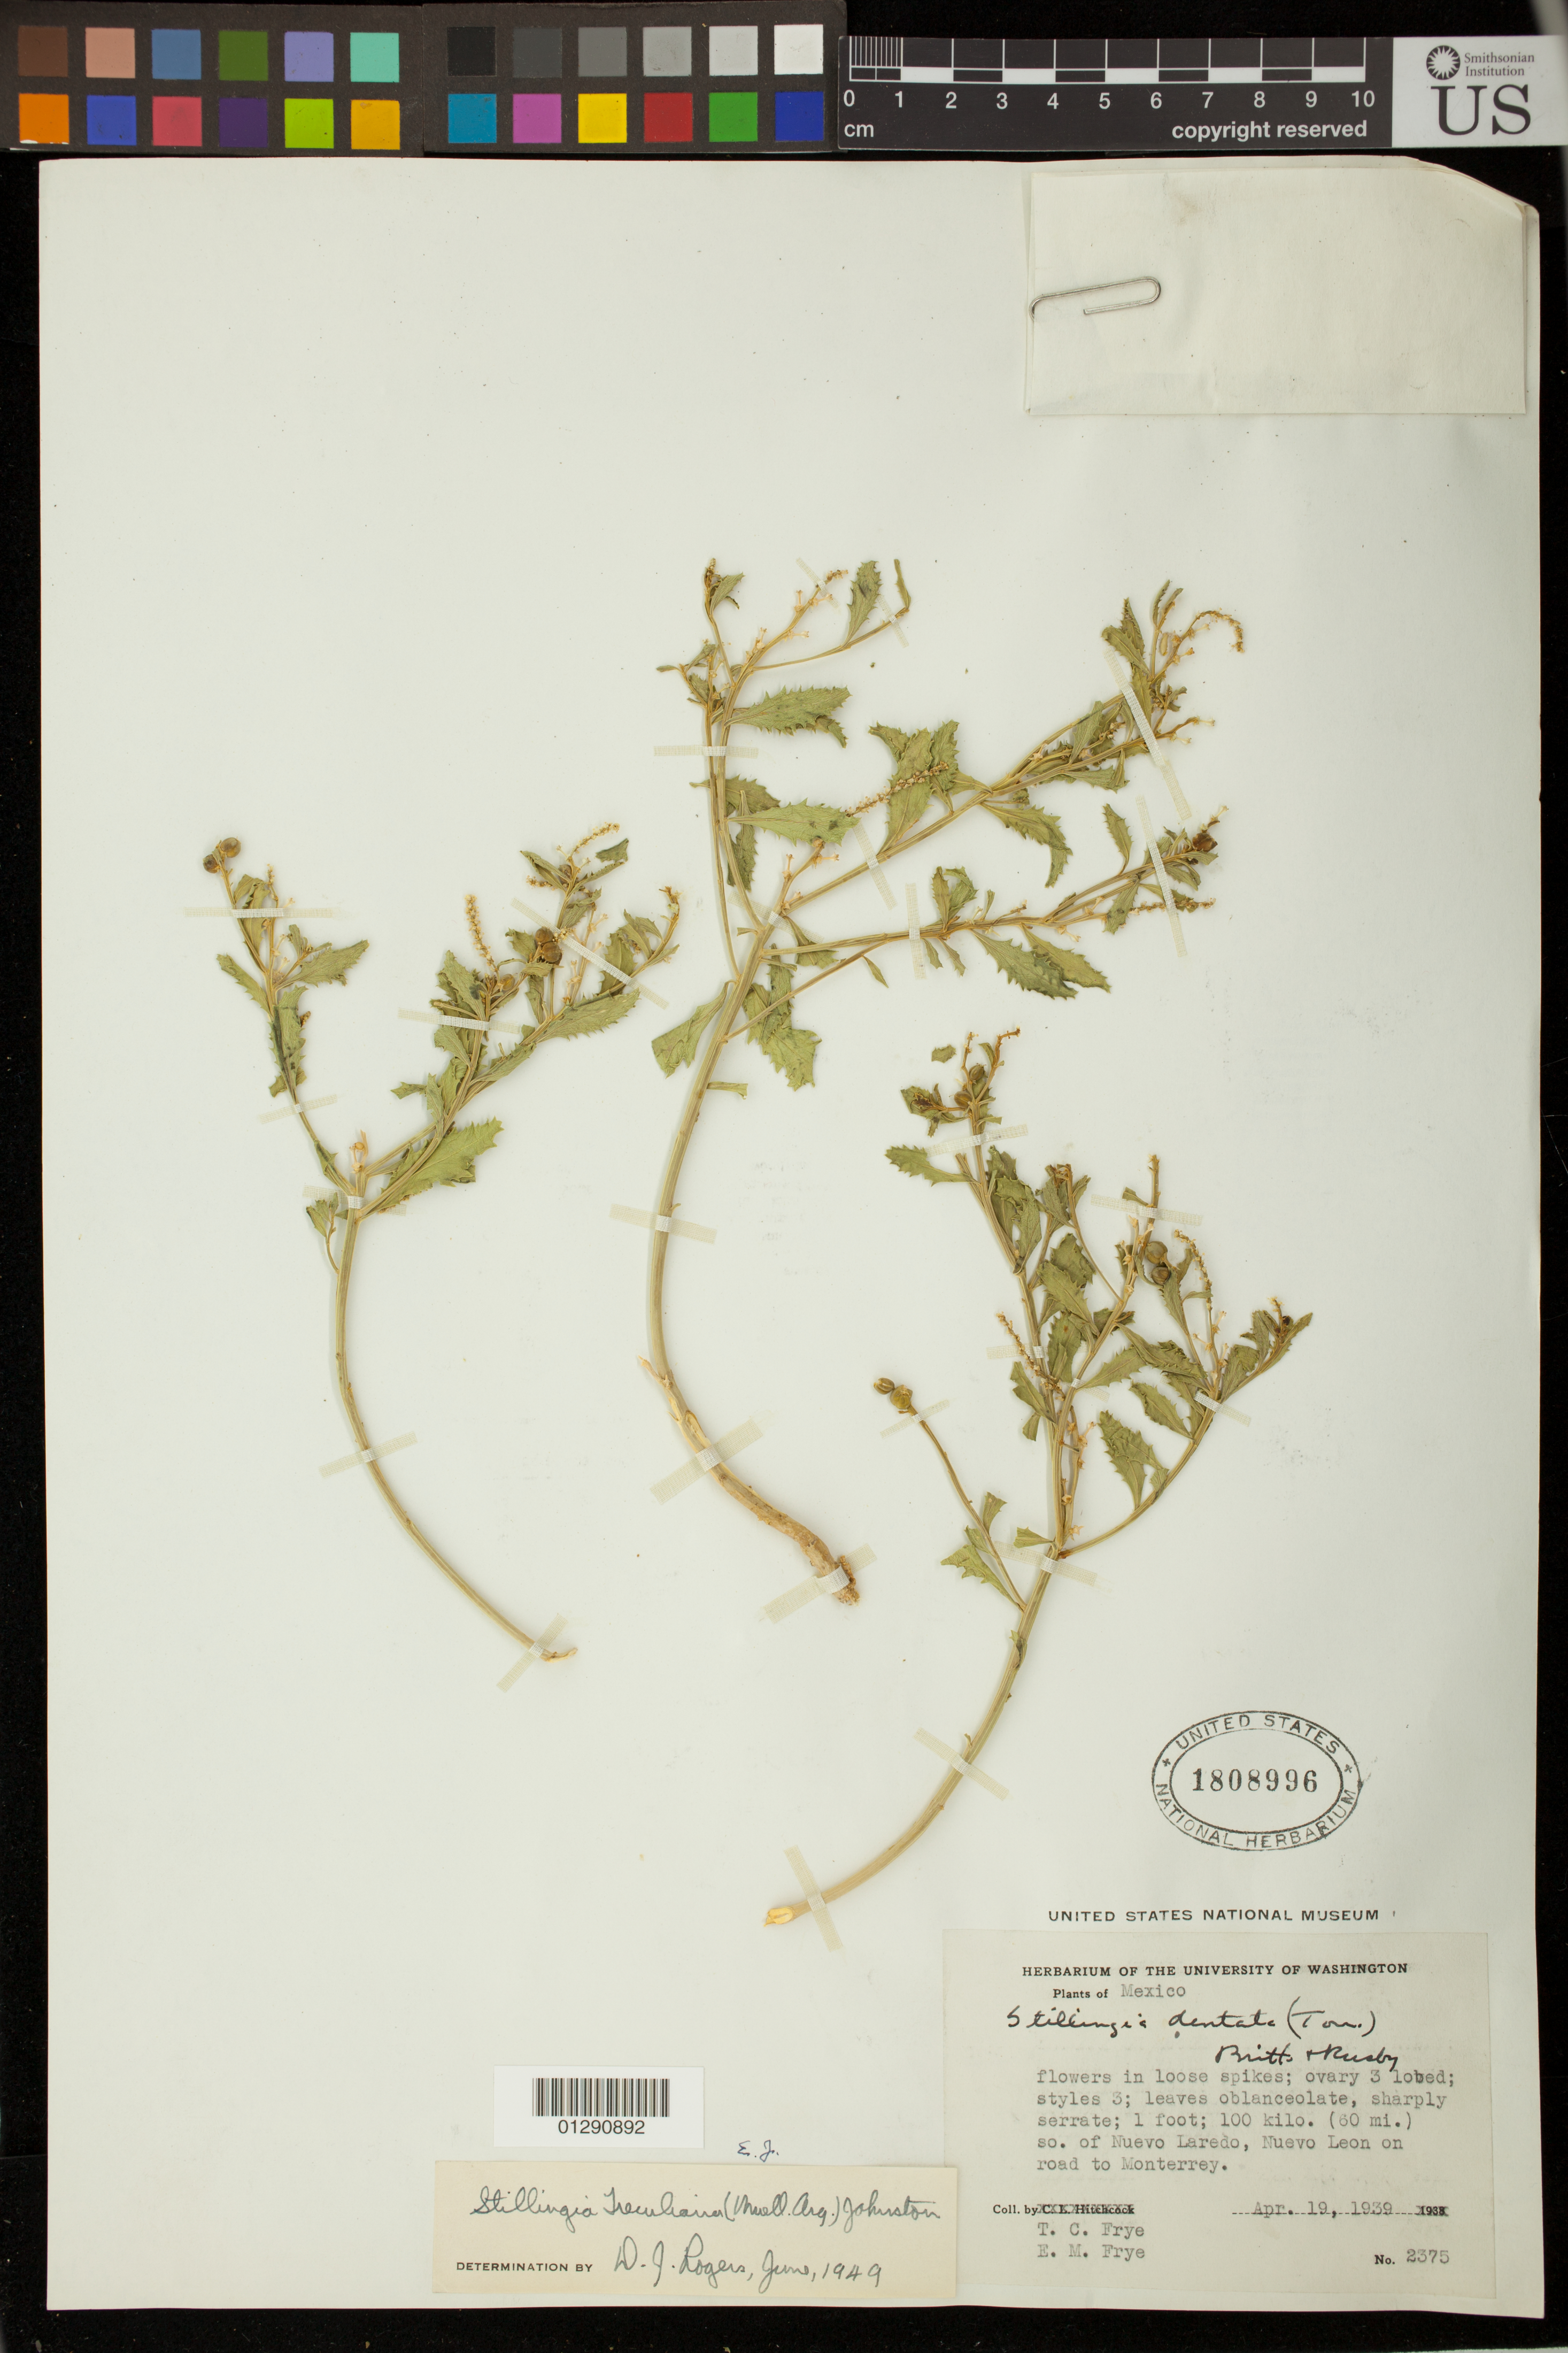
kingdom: Plantae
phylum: Tracheophyta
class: Magnoliopsida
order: Malpighiales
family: Euphorbiaceae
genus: Stillingia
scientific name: Stillingia treculiana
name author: (Müll. Arg.) I.M. Johnst.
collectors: T. C. Frye & E. Frye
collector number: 2375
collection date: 1939-04-19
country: Mexico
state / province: Nuevo Leon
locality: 100 kilo. (60 mi.) so. of Nuevo Laredo, Nuevo Leon on road to Monterrey.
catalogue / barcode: US 1808996